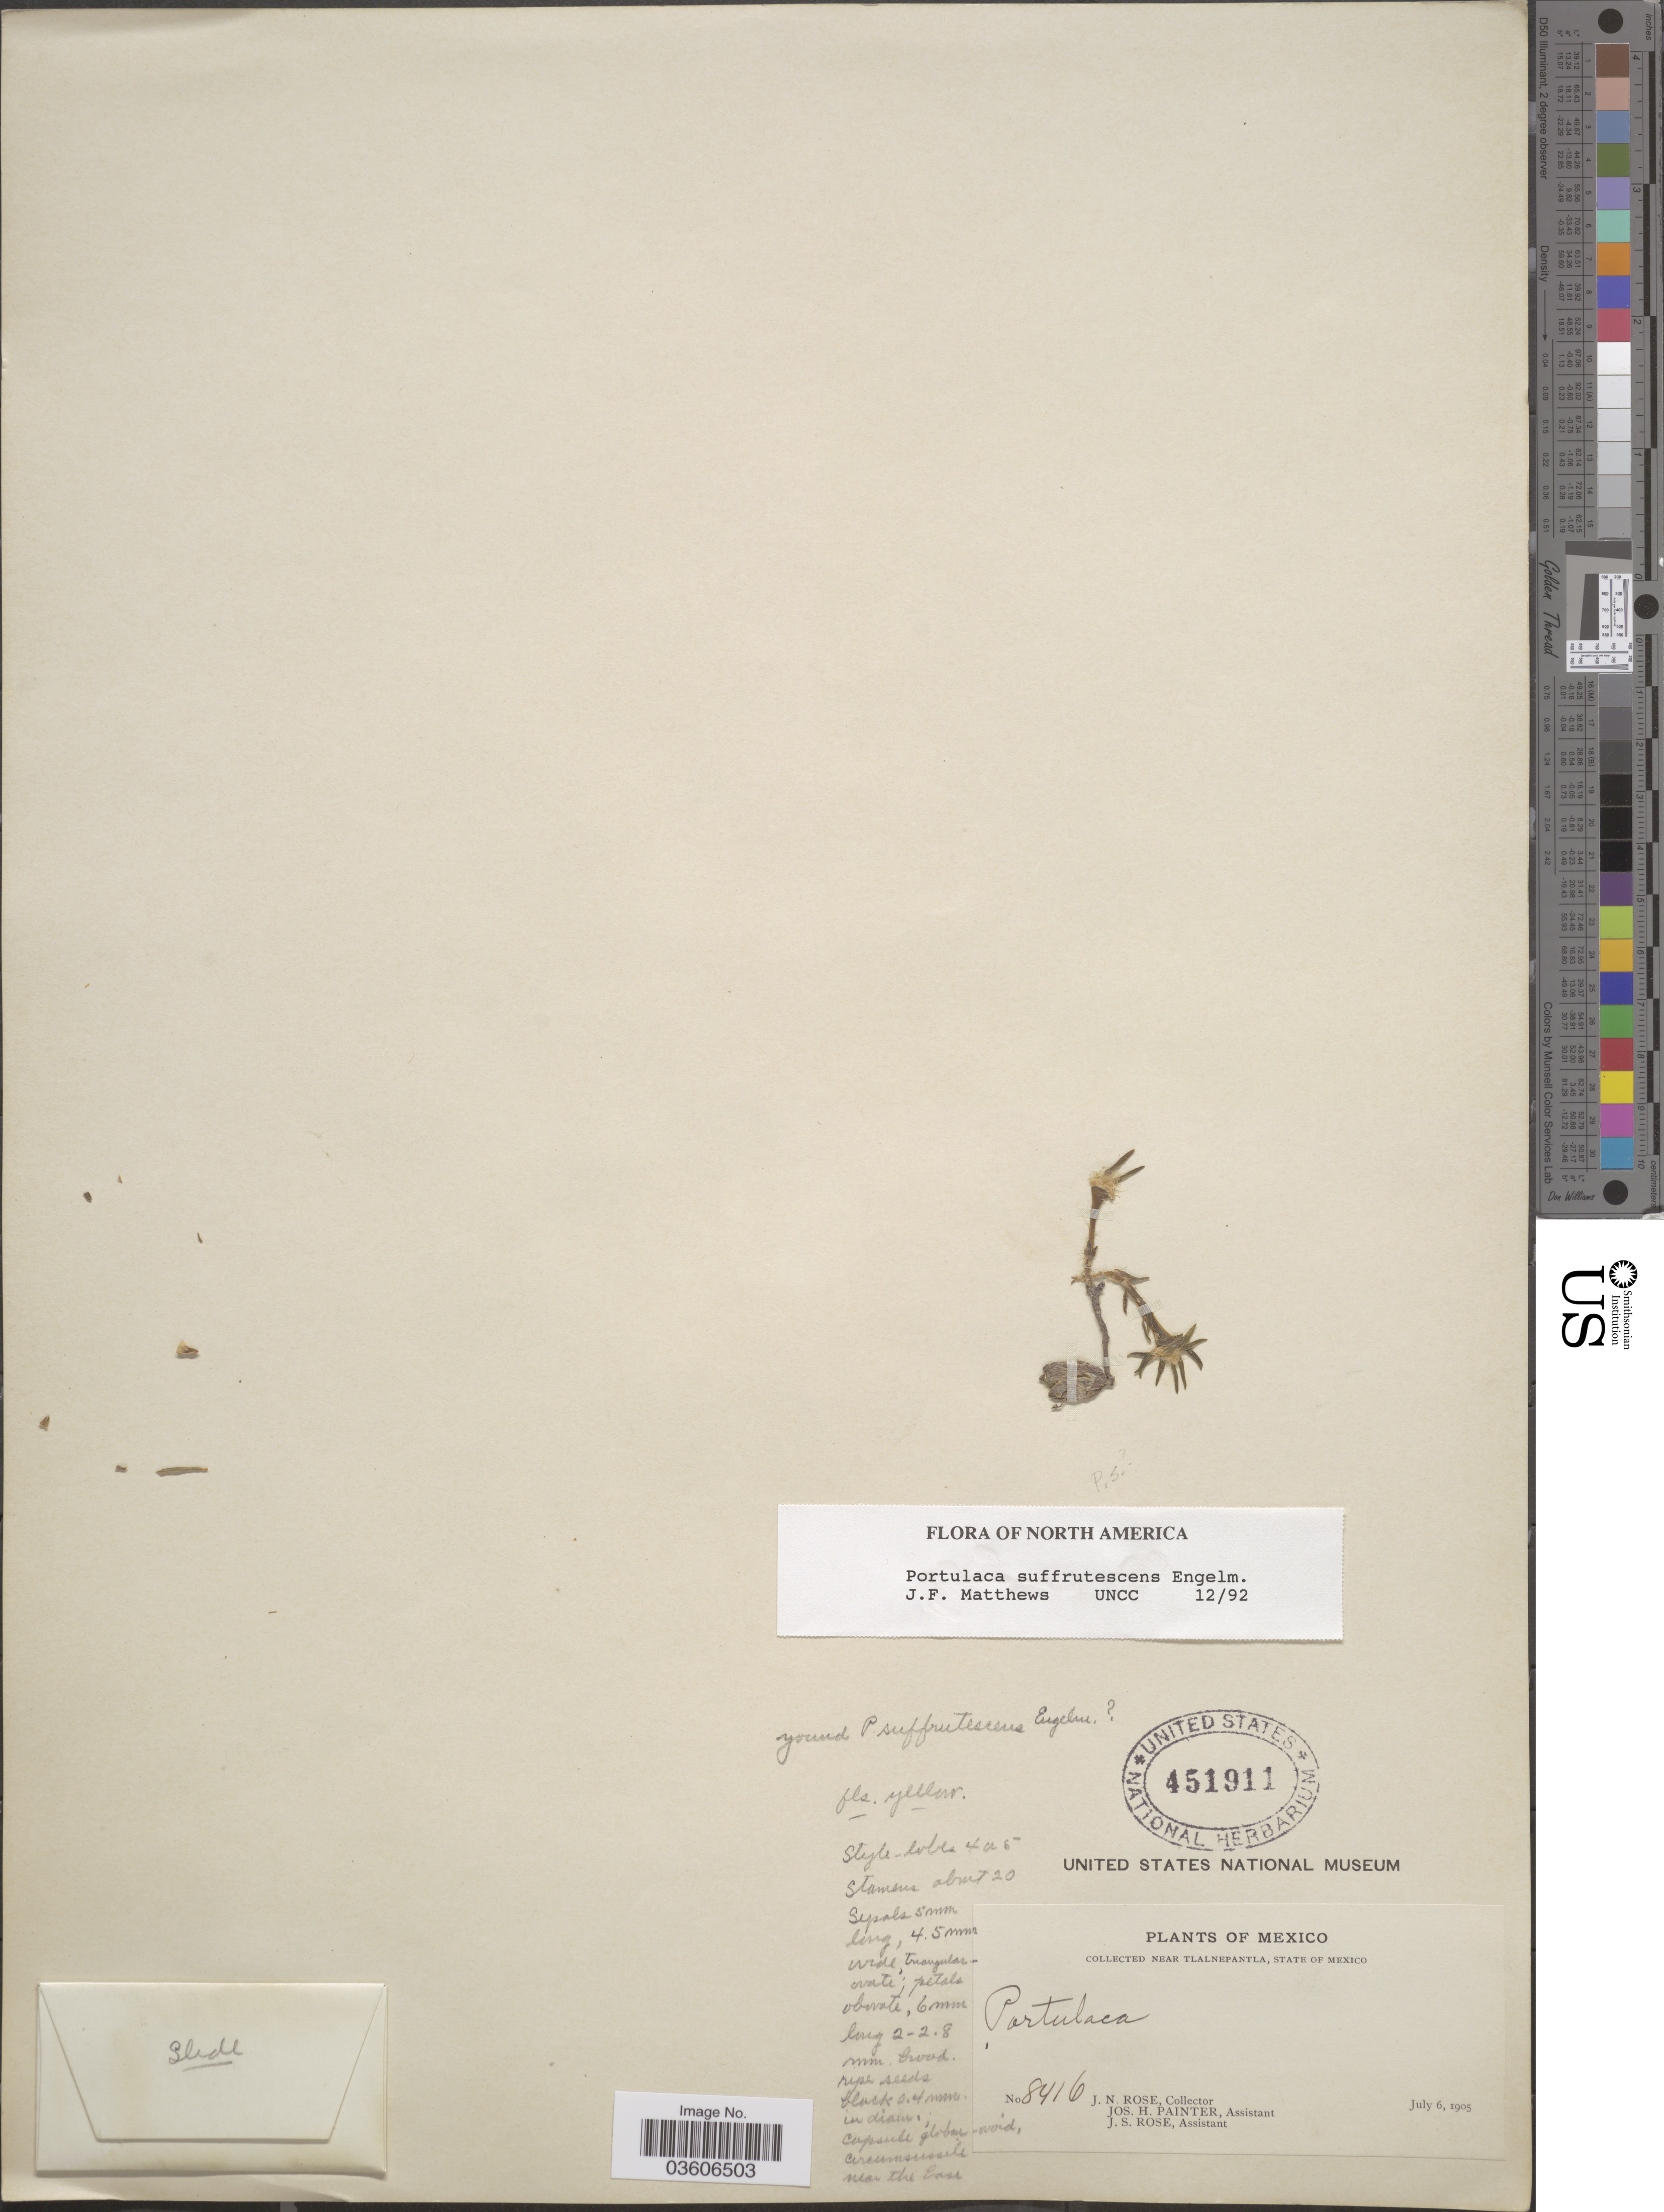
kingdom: Plantae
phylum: Tracheophyta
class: Magnoliopsida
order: Caryophyllales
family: Portulacaceae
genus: Portulaca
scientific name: Portulaca suffrutescens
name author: Engelm.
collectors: J. N. Rose, J. H. Painter & J. S. Rose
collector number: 8416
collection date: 1905-07-06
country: Mexico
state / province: México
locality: Near Tlalnepantla.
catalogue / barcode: US 451911